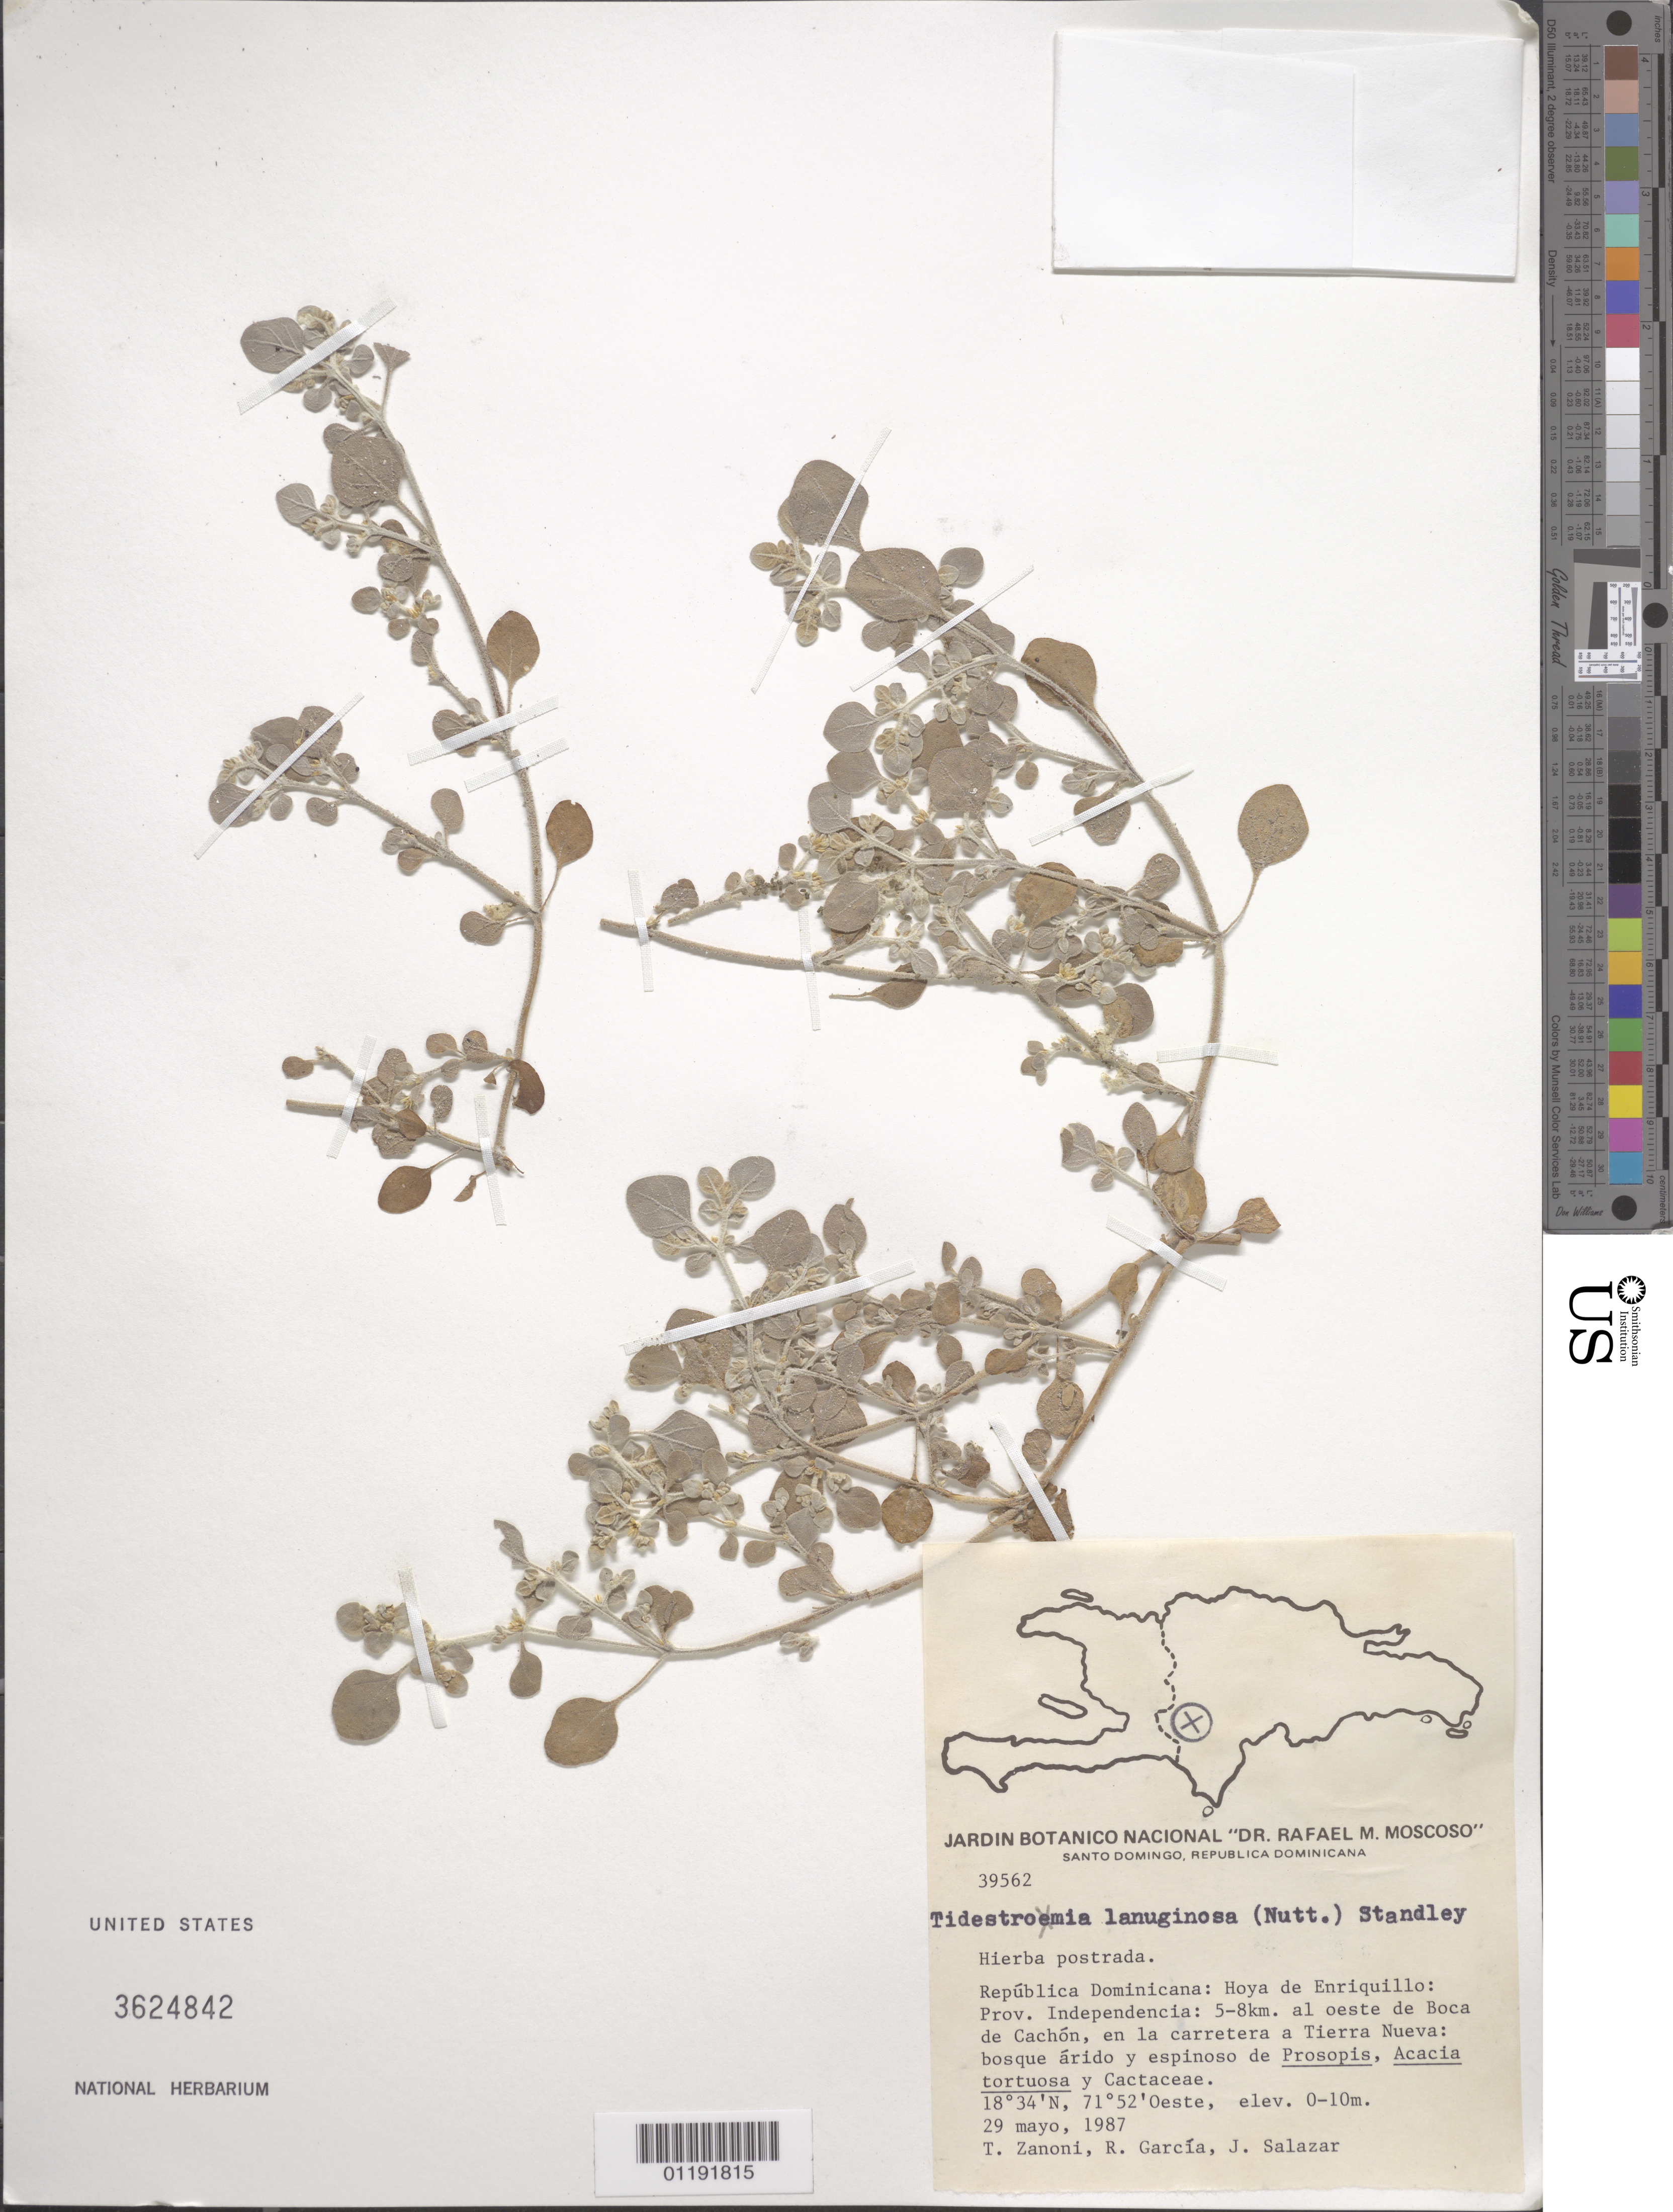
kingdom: Plantae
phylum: Tracheophyta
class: Magnoliopsida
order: Caryophyllales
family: Amaranthaceae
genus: Tidestromia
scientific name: Tidestromia lanuginosa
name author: (Nutt.) Standl.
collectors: T. A. Zanoni, R. Garcia & J. Salazar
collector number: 39562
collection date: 1987-05-29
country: Dominican Republic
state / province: Independencia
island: Hispaniola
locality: Hoya de Enriquillo, 5-8 km W of Boca de Cachon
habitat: Along road of new dirt, arid forest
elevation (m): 0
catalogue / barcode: US 3624842